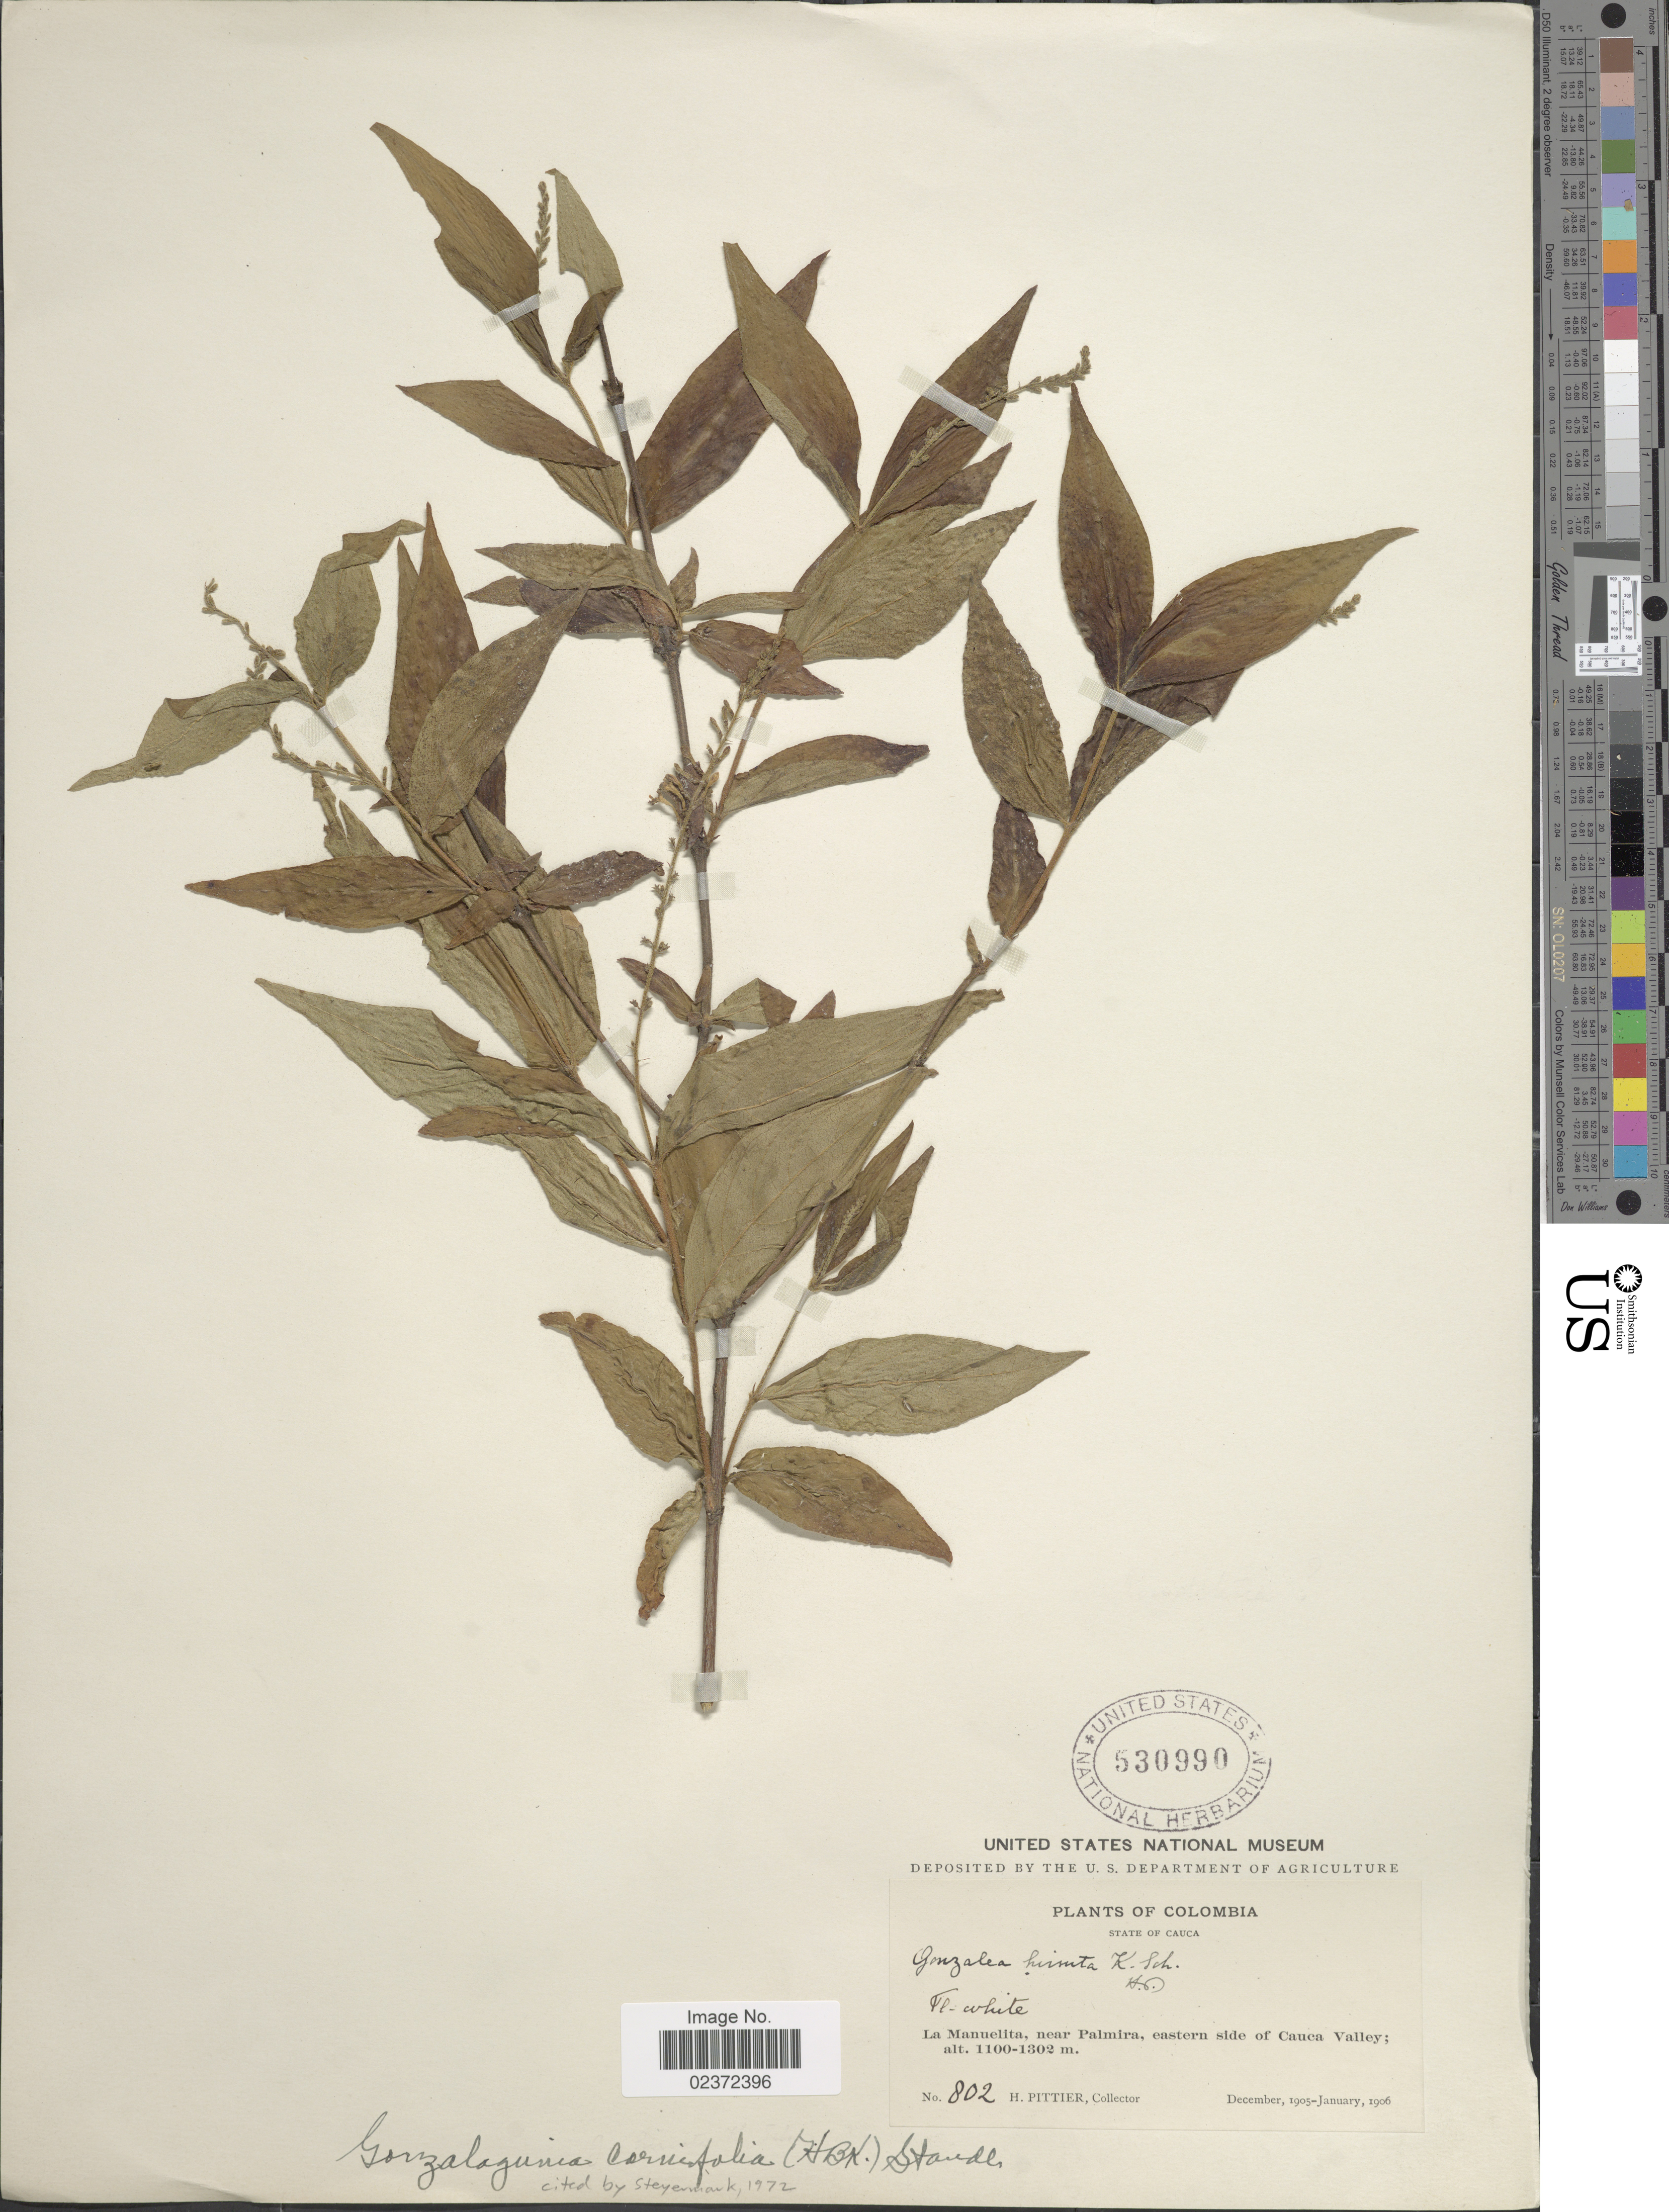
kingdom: Plantae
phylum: Tracheophyta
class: Magnoliopsida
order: Gentianales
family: Rubiaceae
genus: Gonzalagunia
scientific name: Gonzalagunia cornifolia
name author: (Kunth) Standl.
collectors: H. F. Pittier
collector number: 802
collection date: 1905-12/1906-01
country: Colombia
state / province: Cauca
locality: La Manuelita, near Palmira, eastern side of Cauca Valley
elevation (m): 1100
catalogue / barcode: US 530990